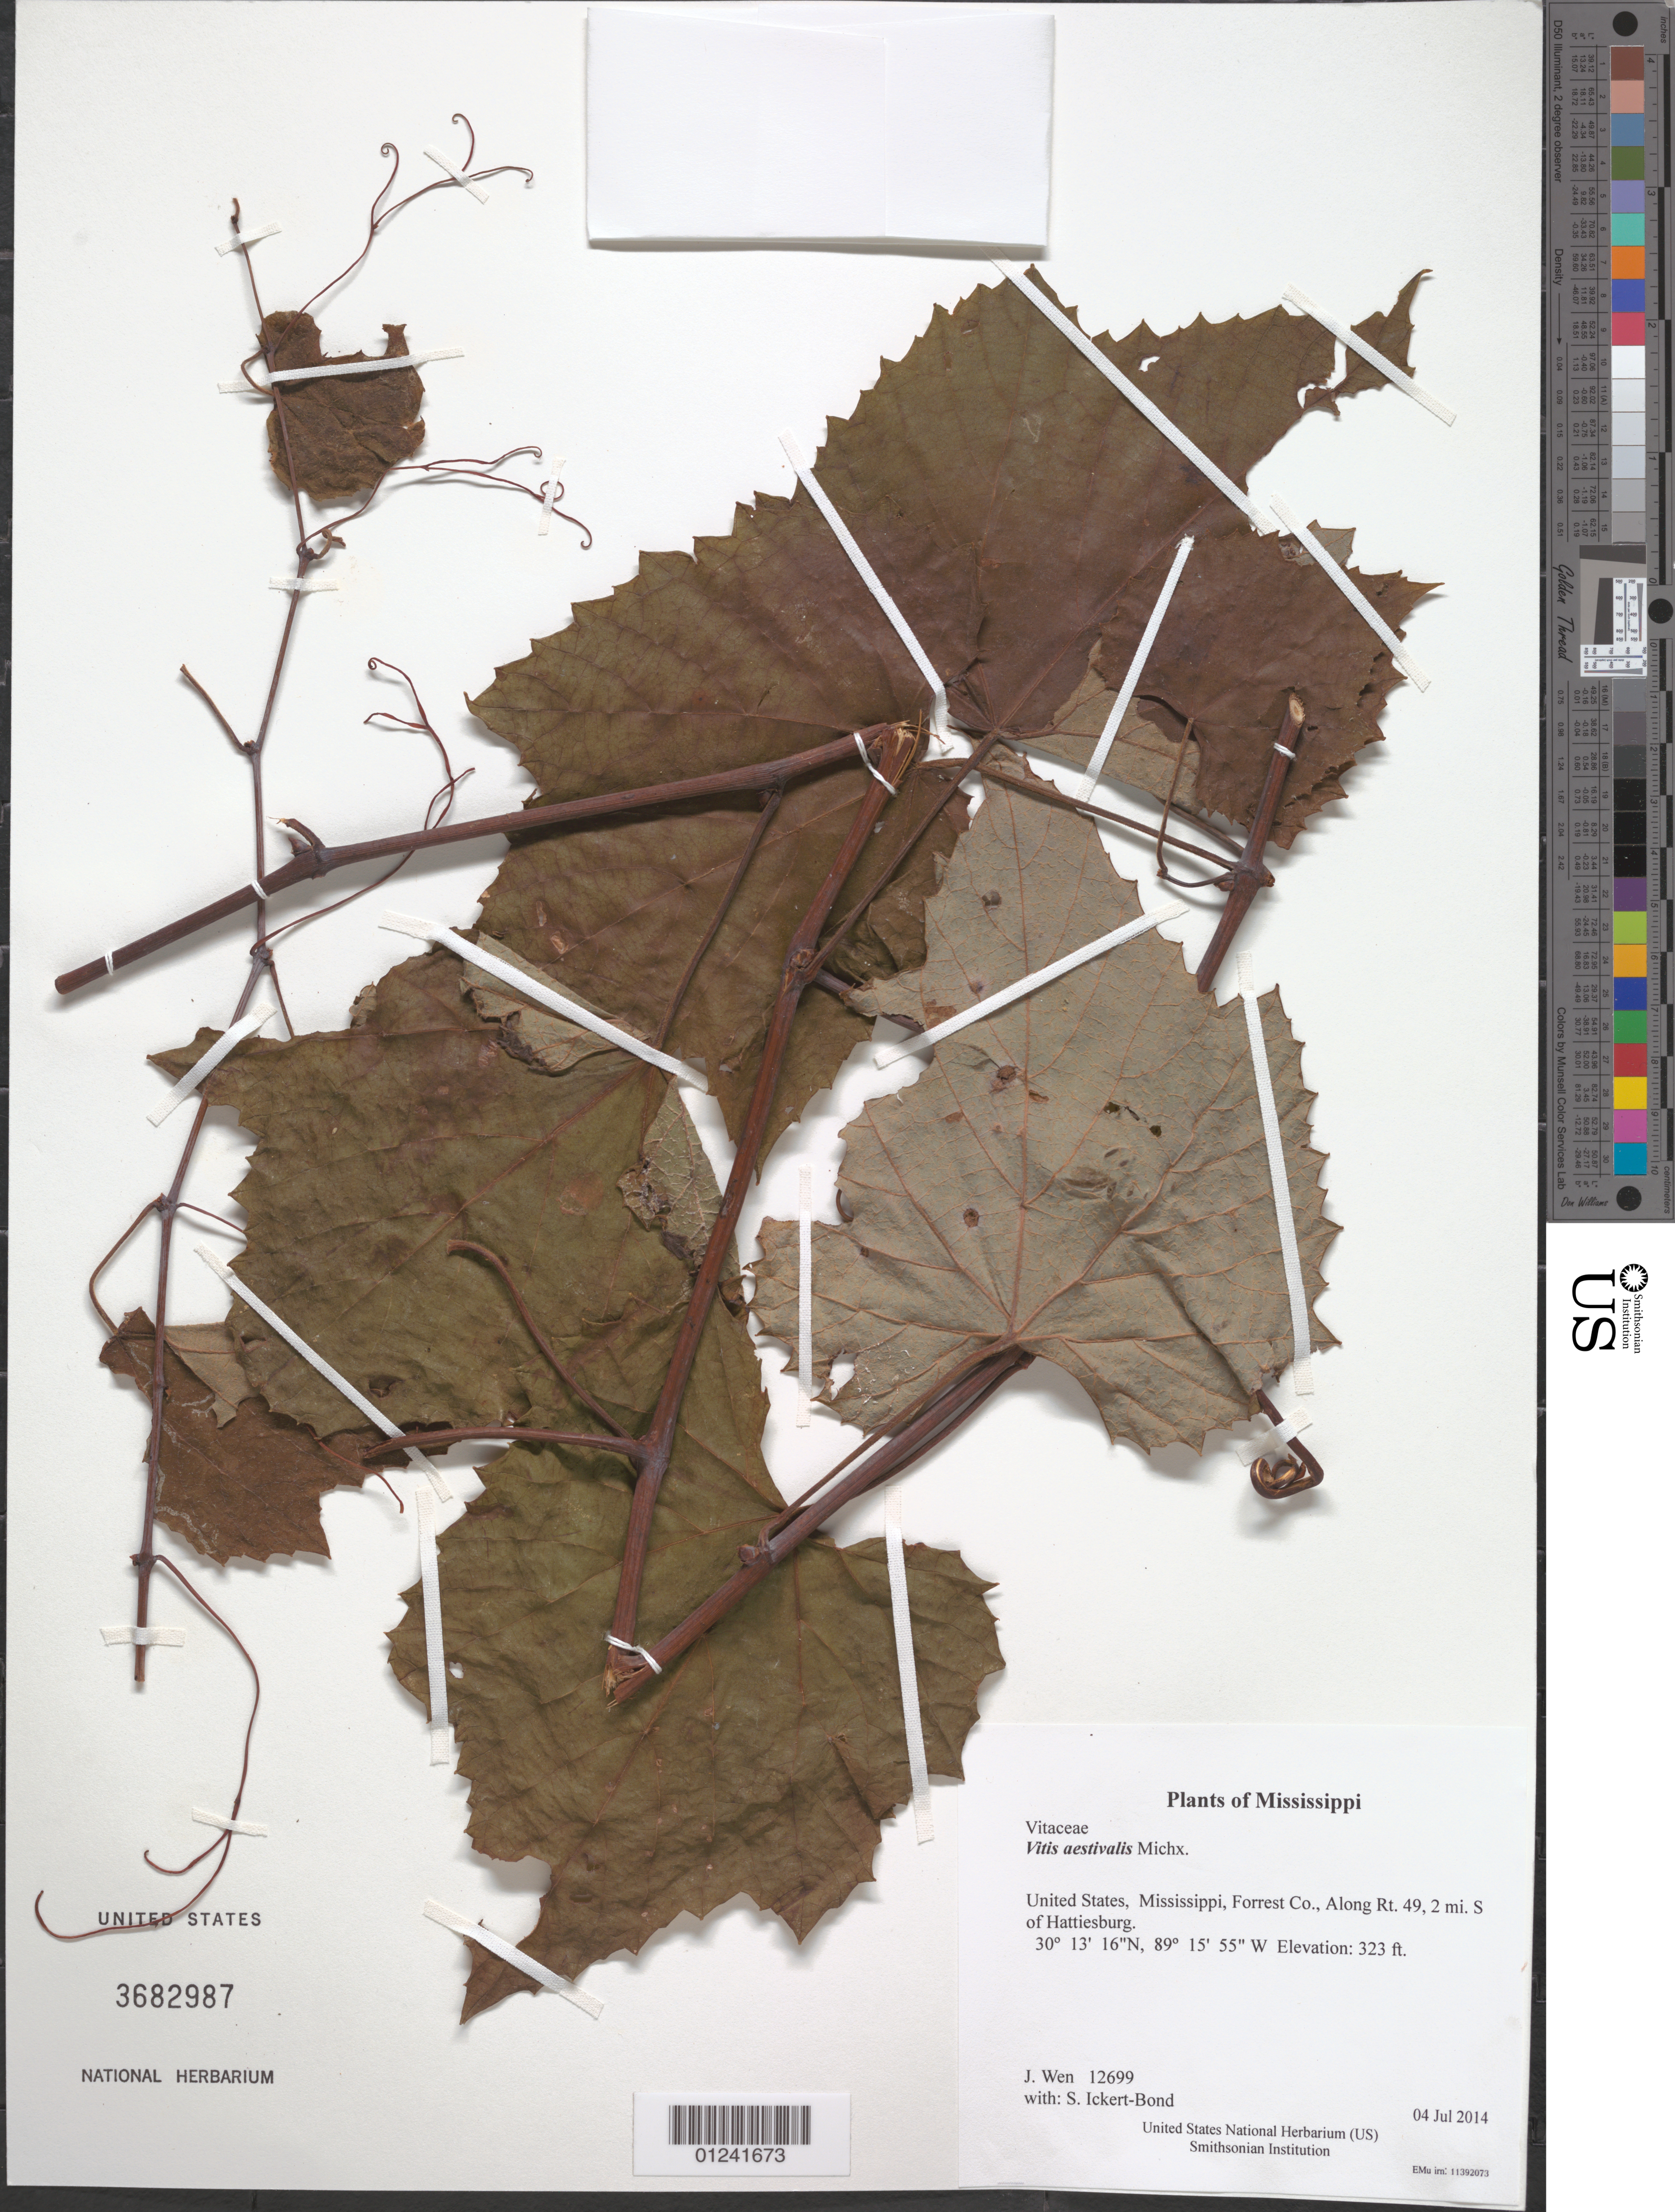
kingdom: Plantae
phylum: Tracheophyta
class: Magnoliopsida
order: Vitales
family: Vitaceae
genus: Vitis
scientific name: Vitis aestivalis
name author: Michx.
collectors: J. Wen & S. Ickert-Bond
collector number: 12699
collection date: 2014-07-04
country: United States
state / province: Mississippi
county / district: Forrest Co.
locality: Along Rt. 49, 2 mi. S of Hattiesburg.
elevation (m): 98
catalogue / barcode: US 3682987